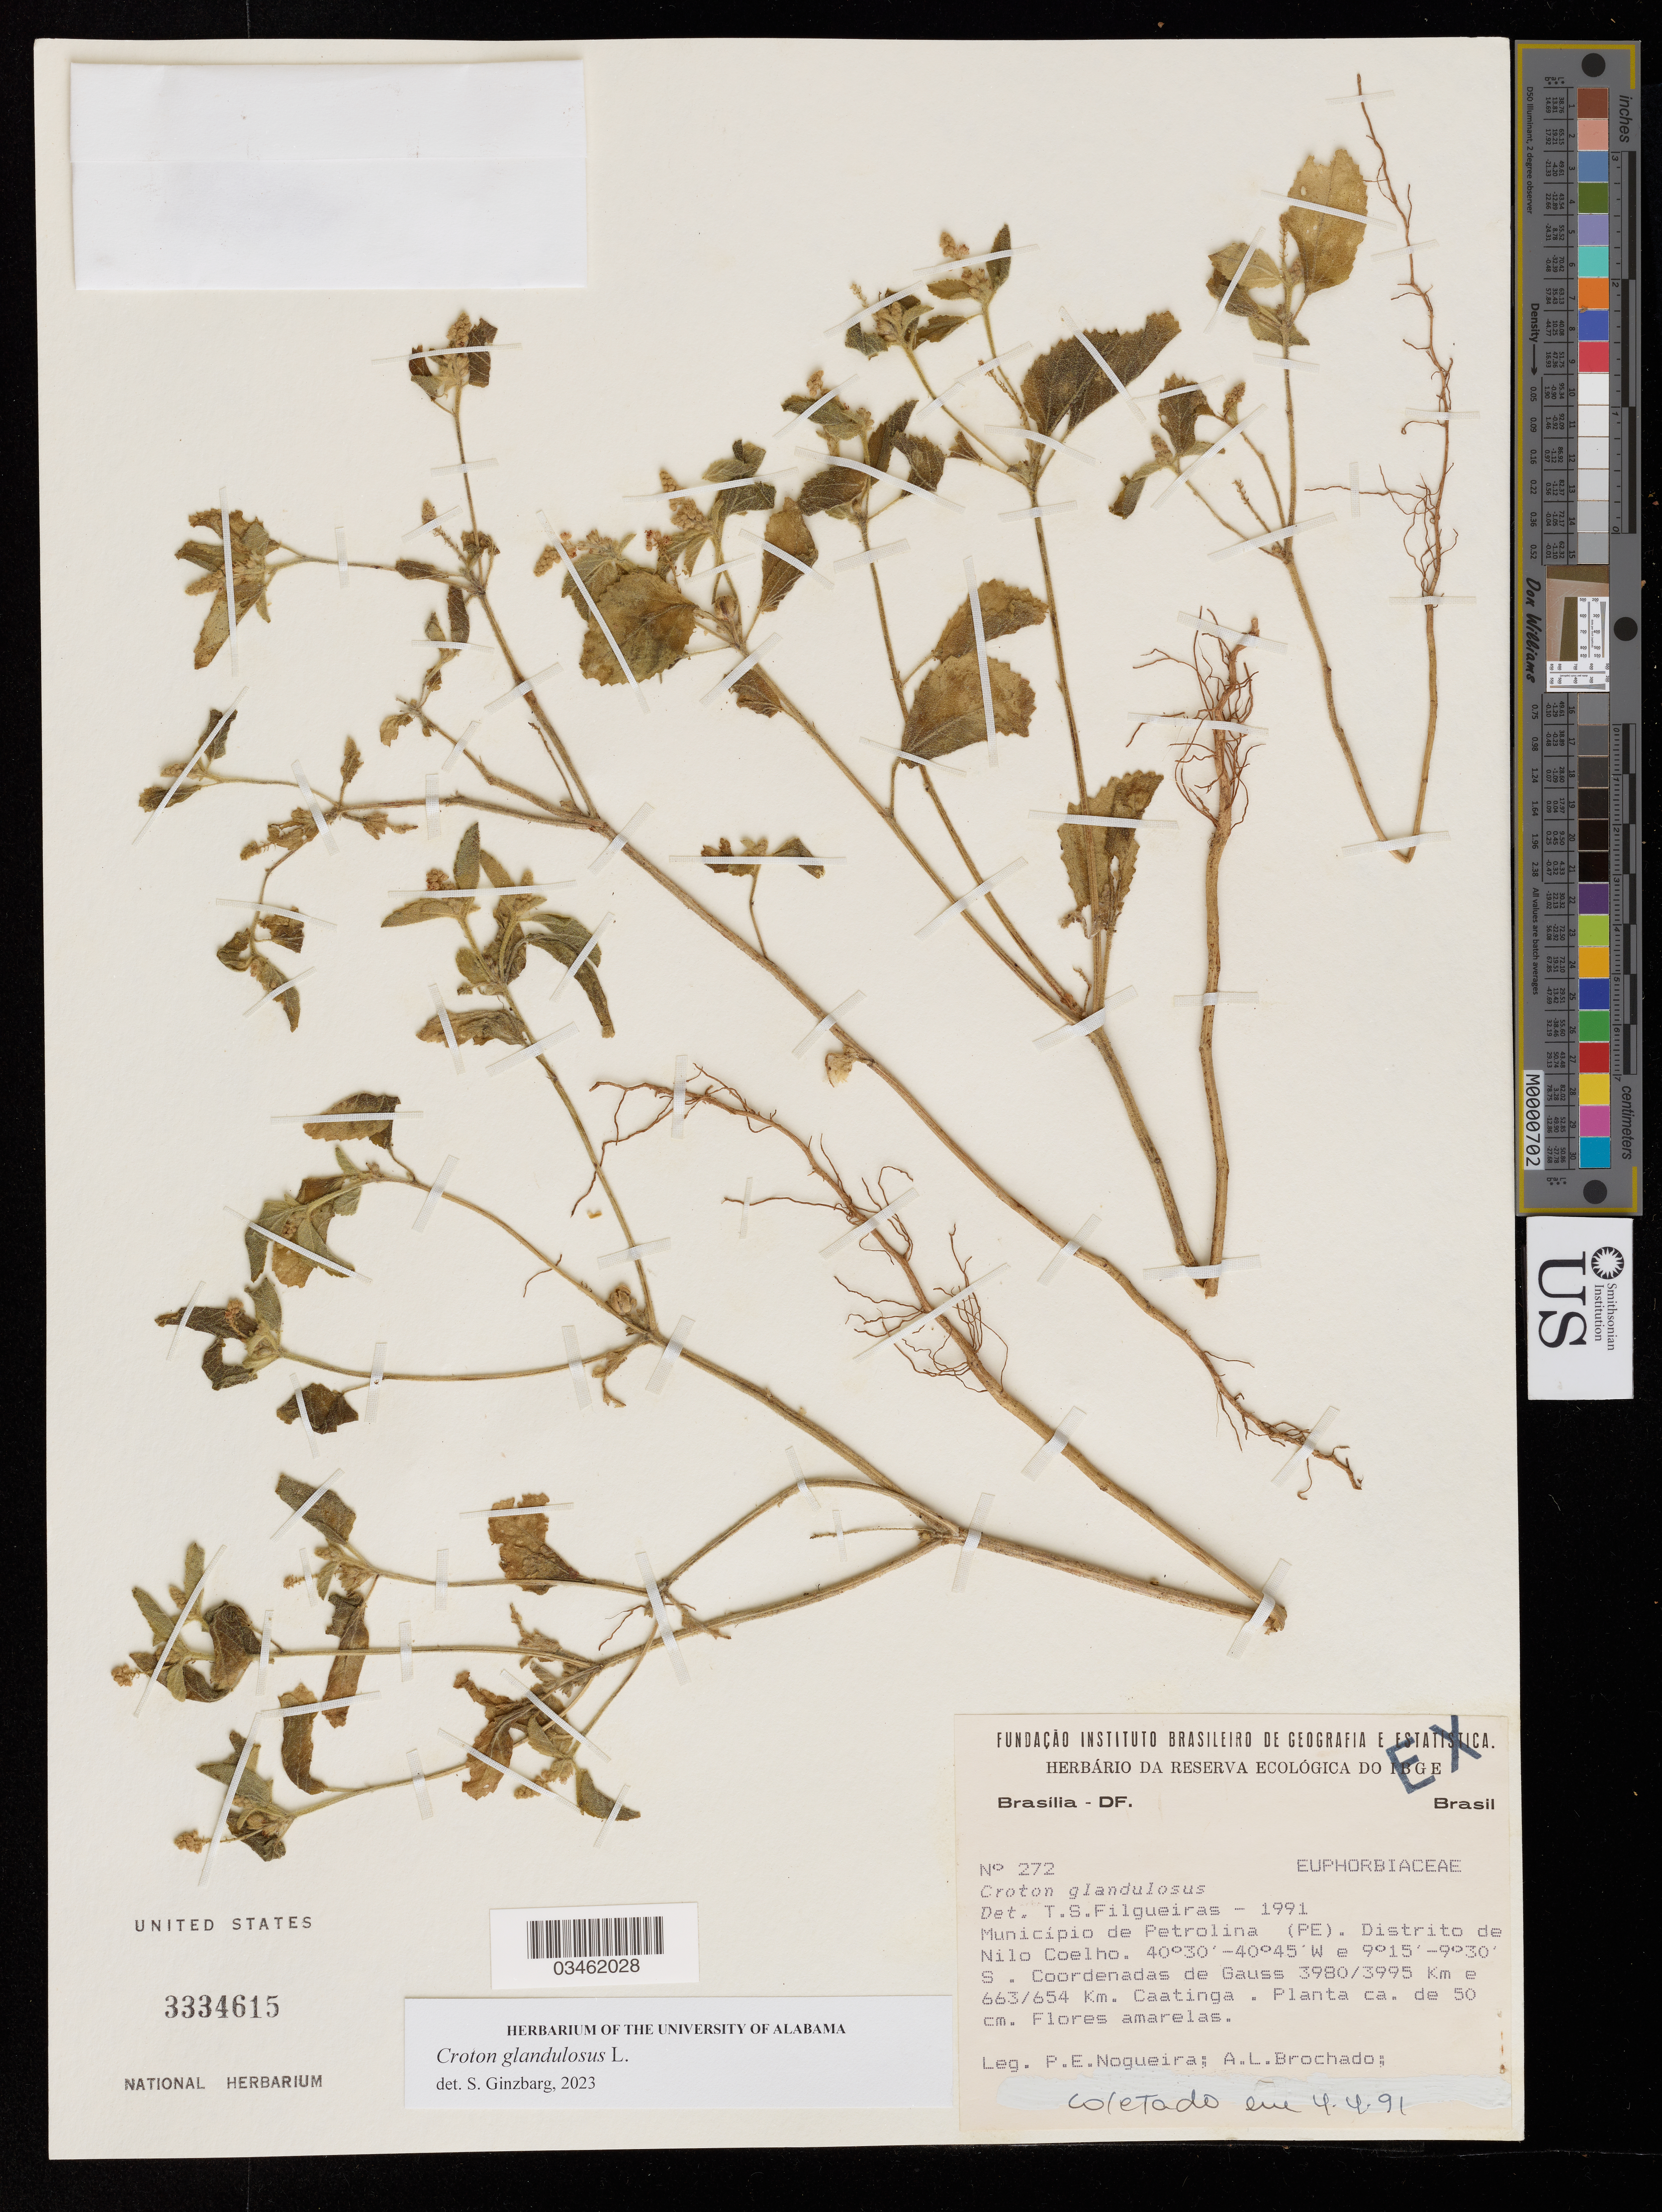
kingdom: Plantae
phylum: Tracheophyta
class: Magnoliopsida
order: Malpighiales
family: Euphorbiaceae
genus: Croton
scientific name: Croton glandulosus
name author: L.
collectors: P. Nogueira & A. L. Brochado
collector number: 272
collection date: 1991-04-04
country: Brazil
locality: Município de Petrolina (PE). Distrito de Nilo Coelho. Coordenadas de Gauss 3980/3995 Km e 663/654 Km. Caatinga.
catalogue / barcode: US 3334615